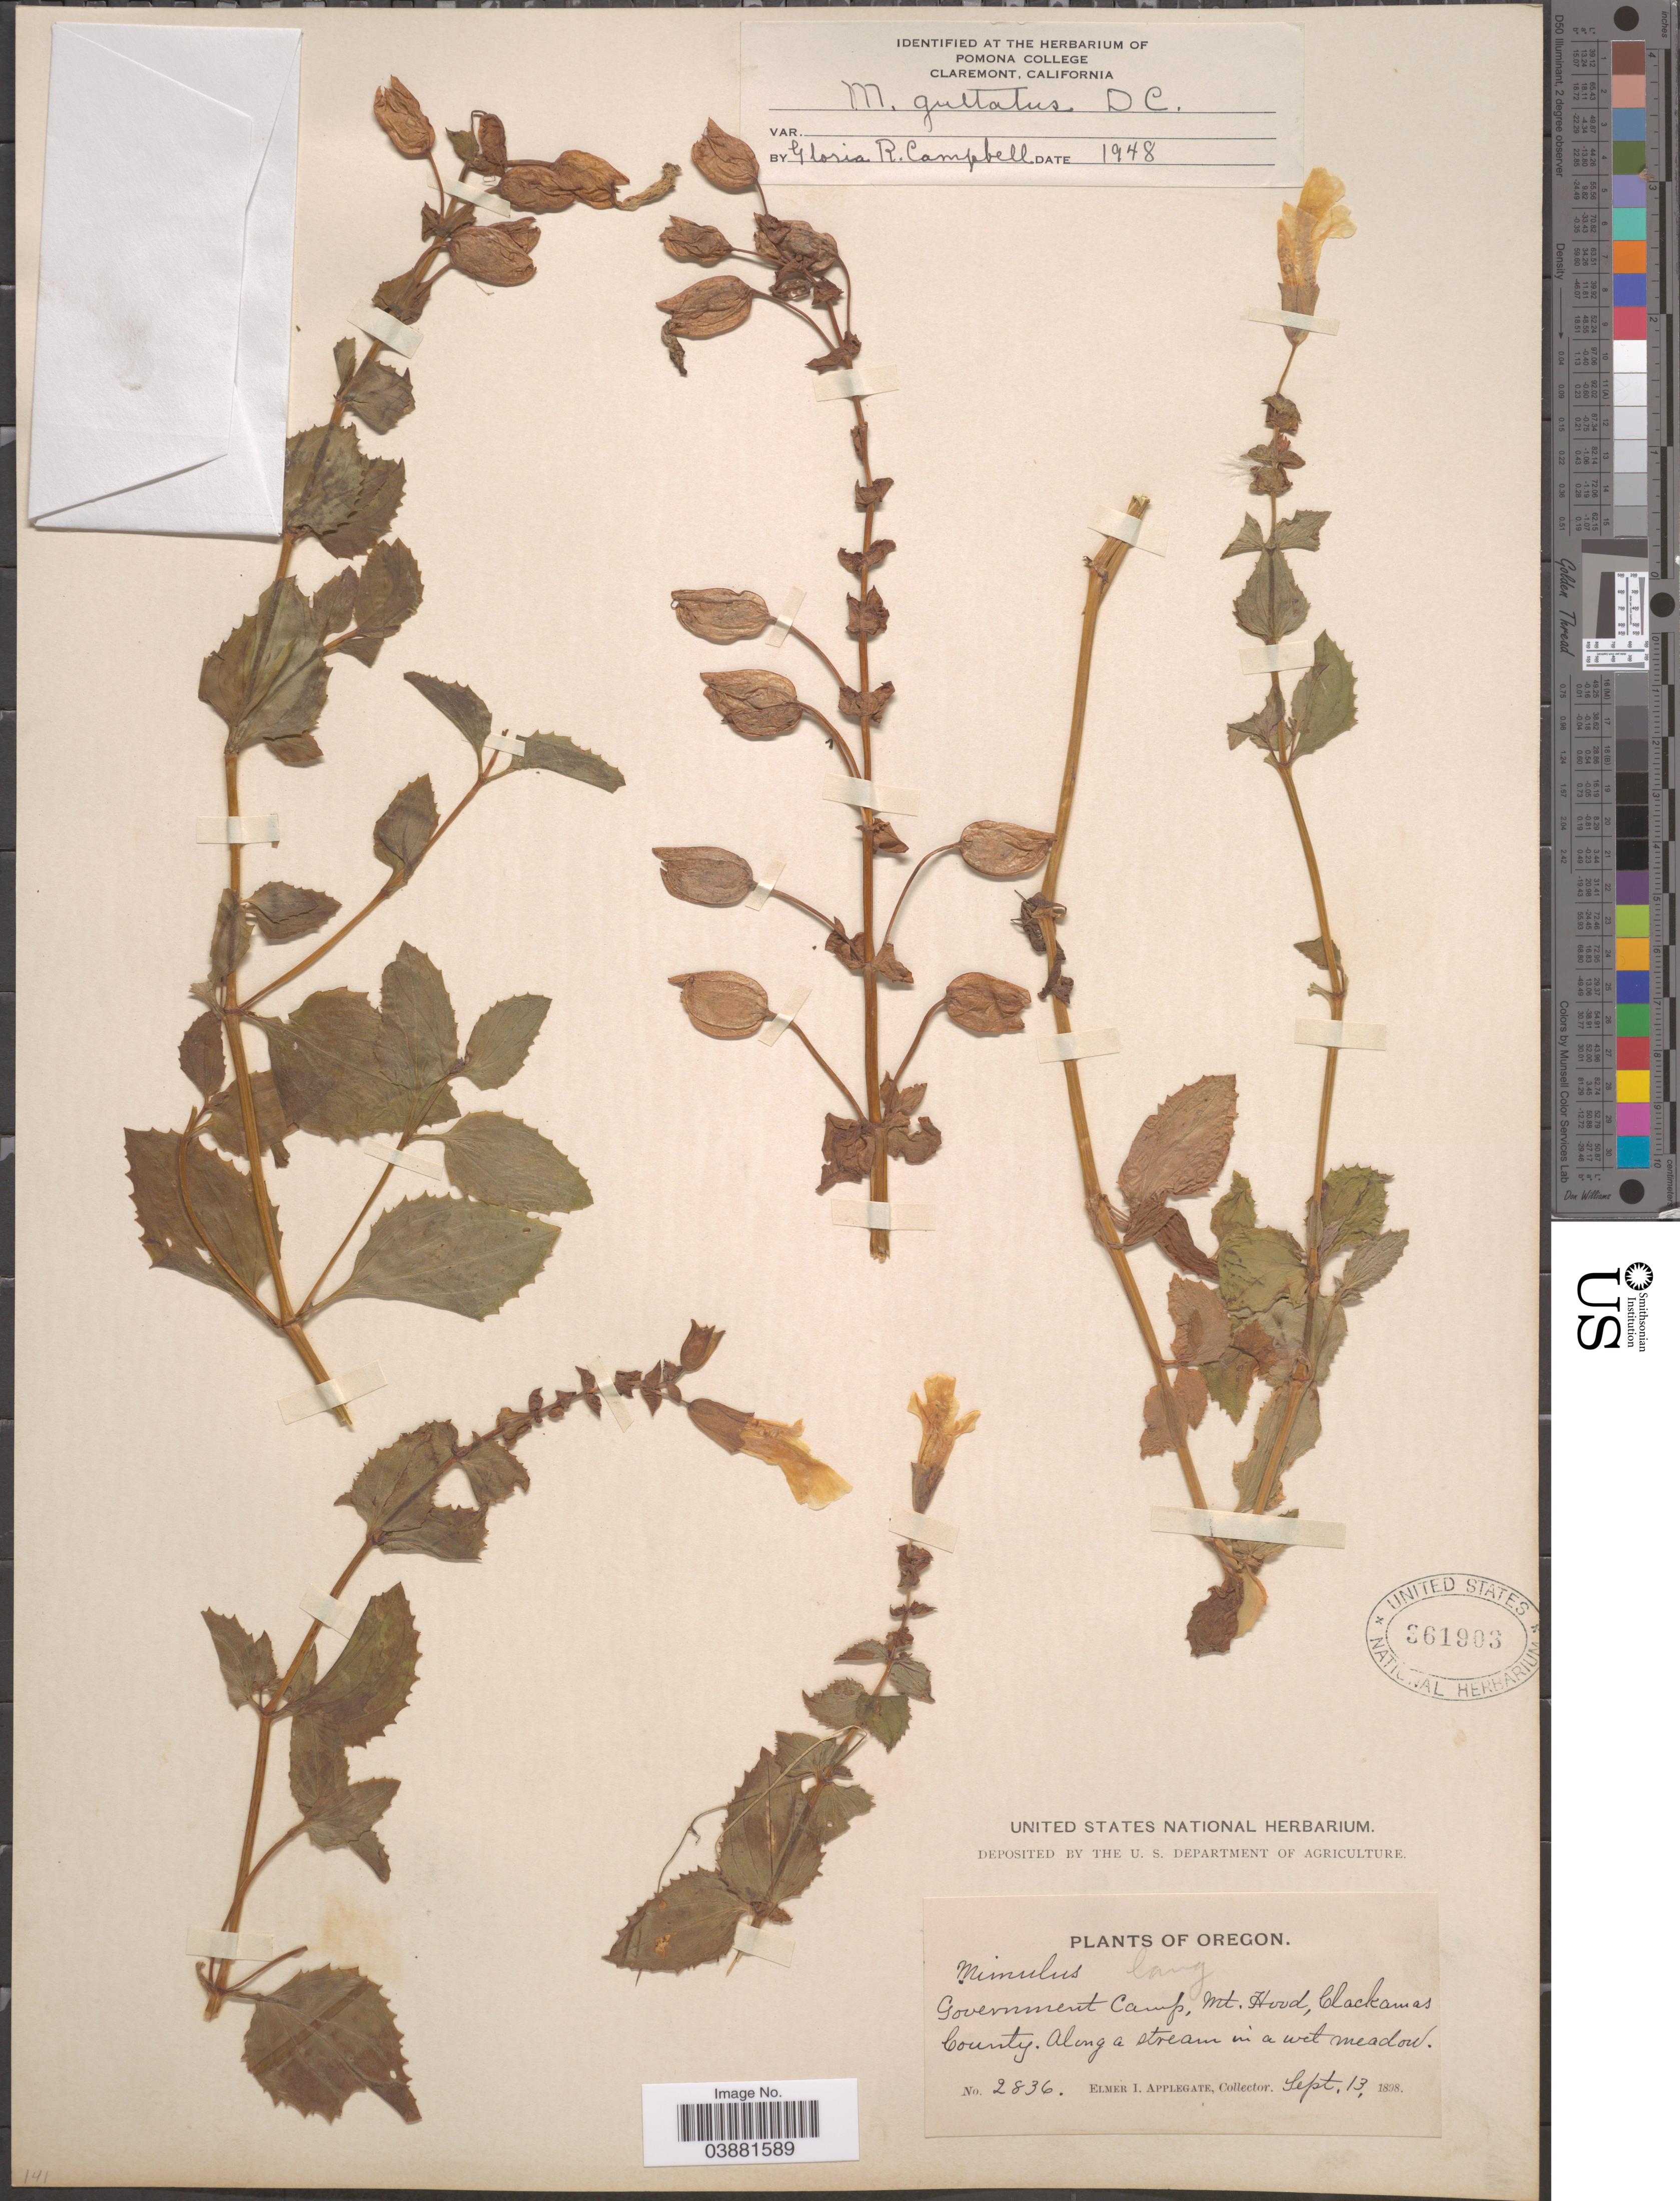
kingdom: Plantae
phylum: Tracheophyta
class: Magnoliopsida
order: Lamiales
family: Phrymaceae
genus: Mimulus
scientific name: Mimulus guttatus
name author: DC.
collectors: E. I. Applegate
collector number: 2836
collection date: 1898-09-13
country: United States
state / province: Oregon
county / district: Clackamas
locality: Government Camp, Mt. Hood, Clackamas County.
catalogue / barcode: US 361903